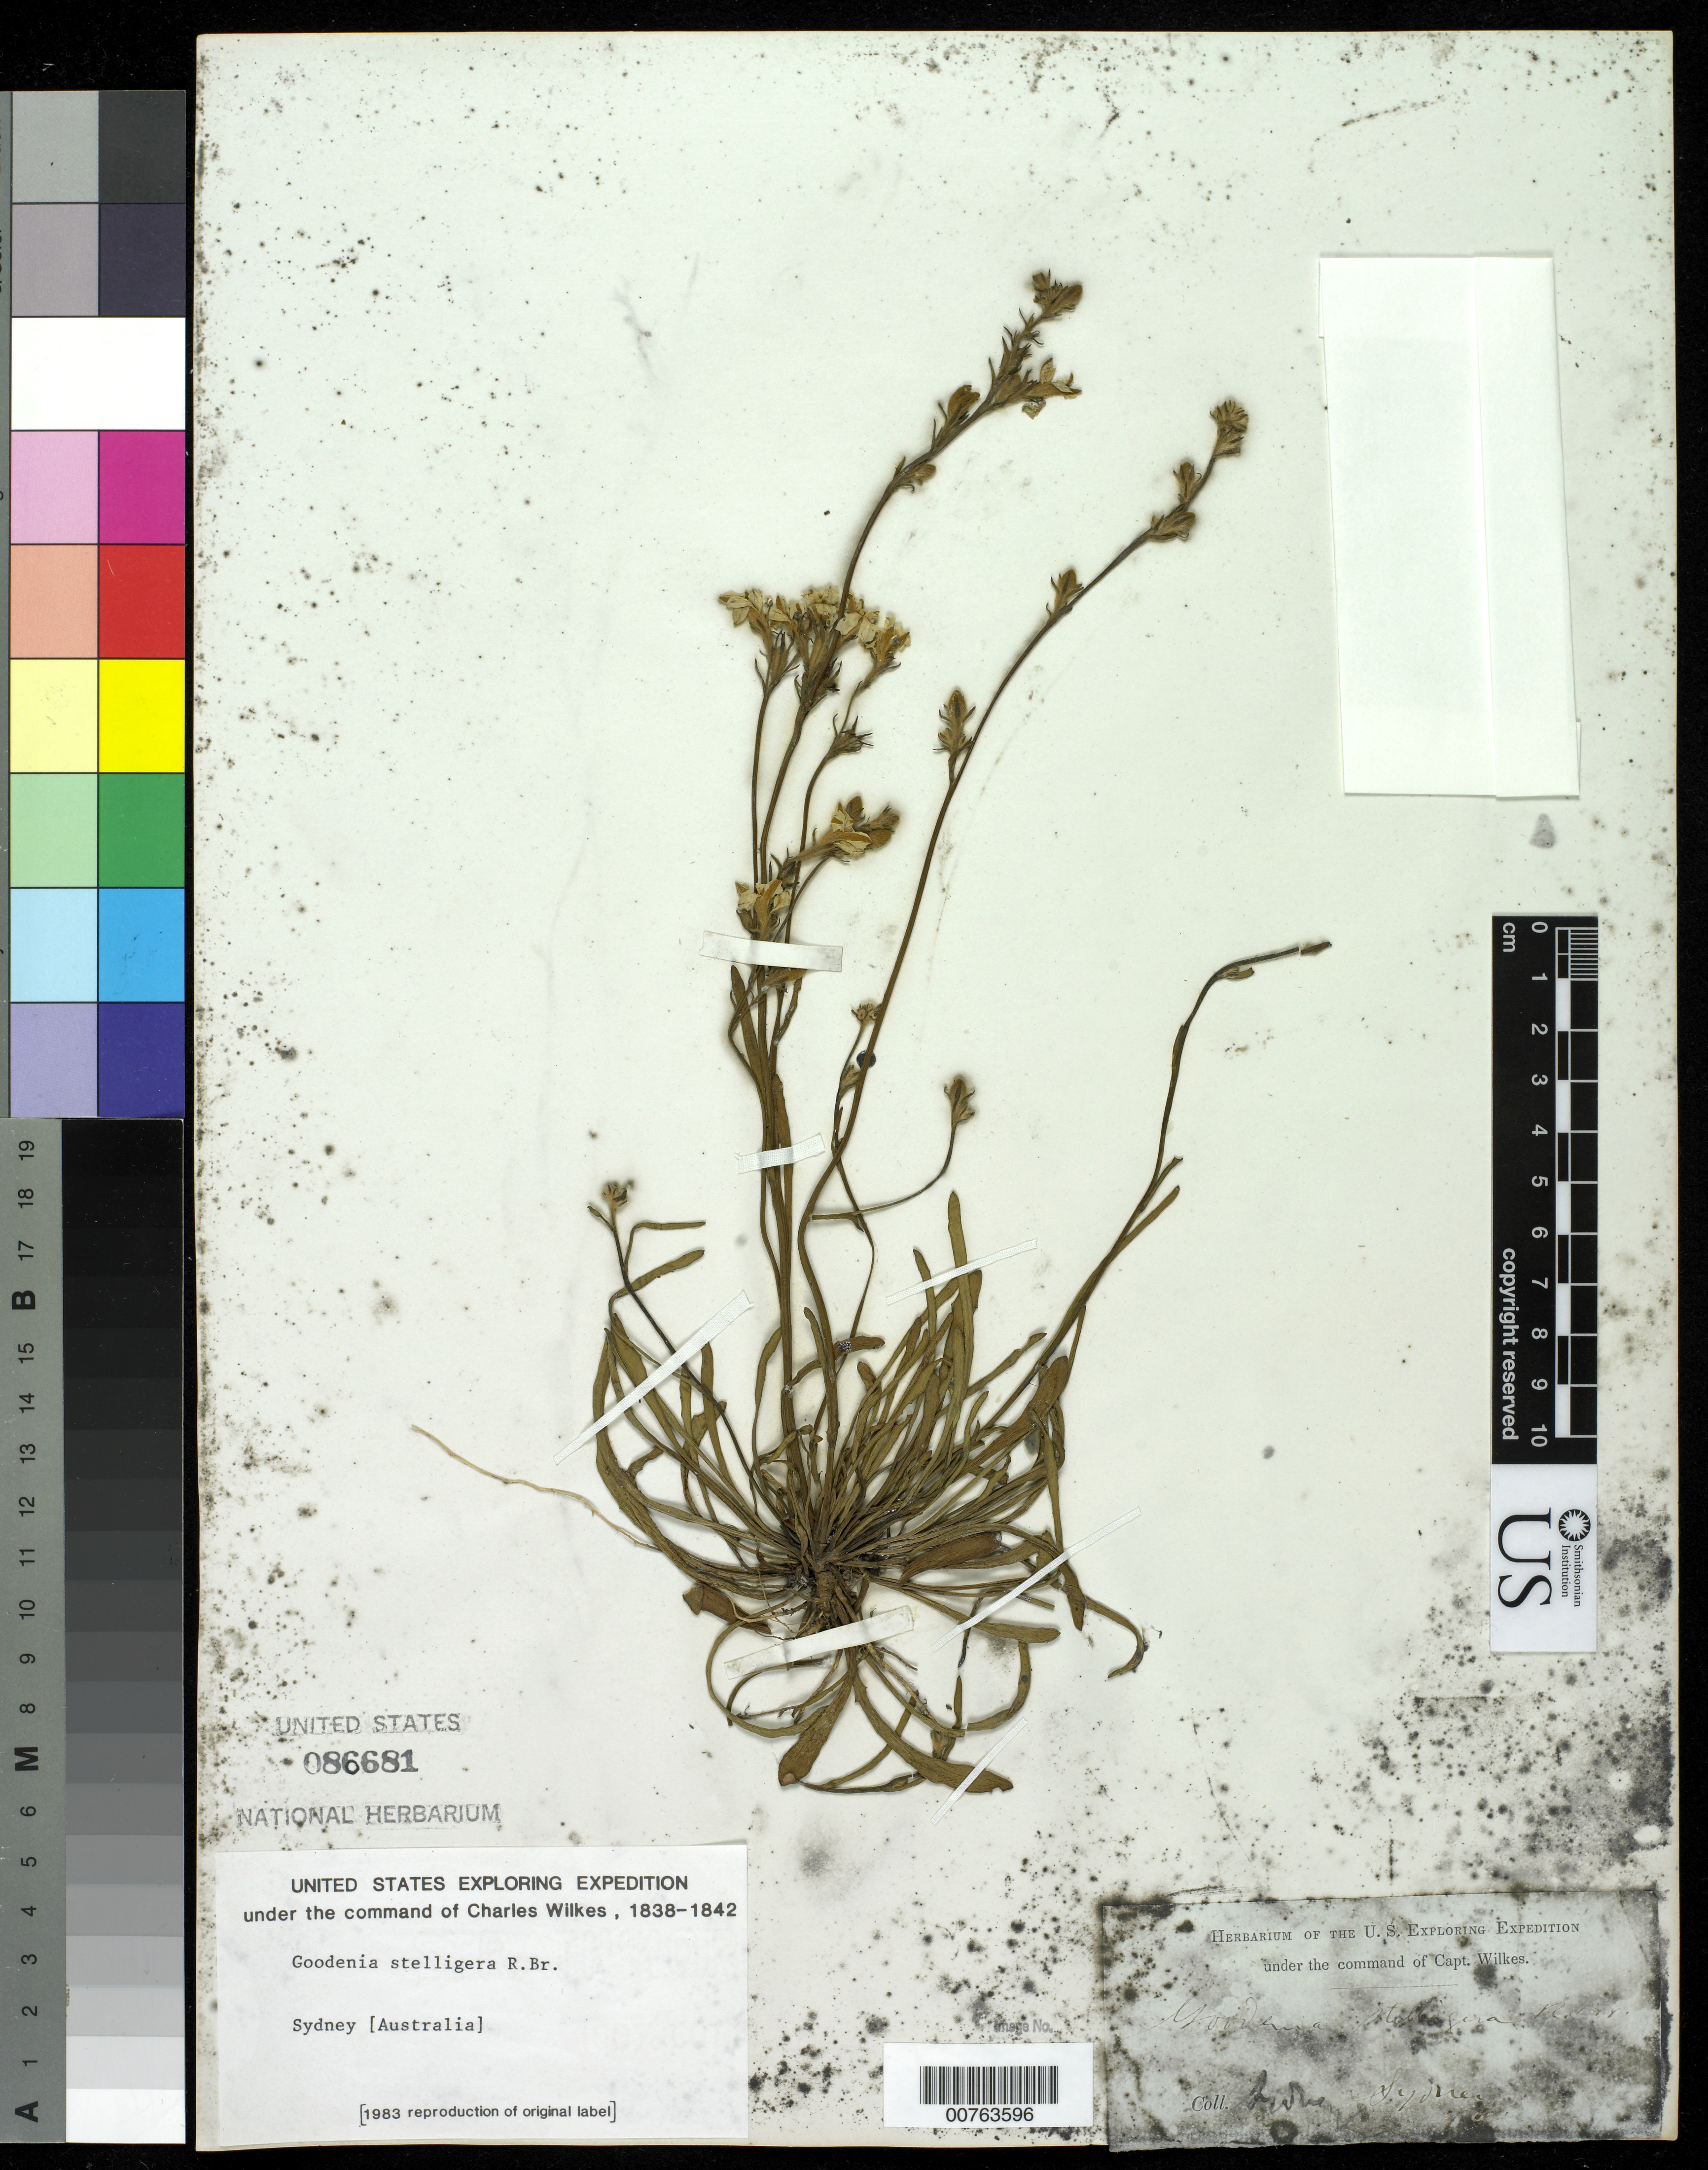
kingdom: Plantae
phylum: Tracheophyta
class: Magnoliopsida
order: Asterales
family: Goodeniaceae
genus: Goodenia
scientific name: Goodenia stelligera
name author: R. Br.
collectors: Wilkes Explor. Exped.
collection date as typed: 1838 to -- --- 1842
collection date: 1838/1842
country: Australia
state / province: New South Wales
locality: Sydney.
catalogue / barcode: US 86681